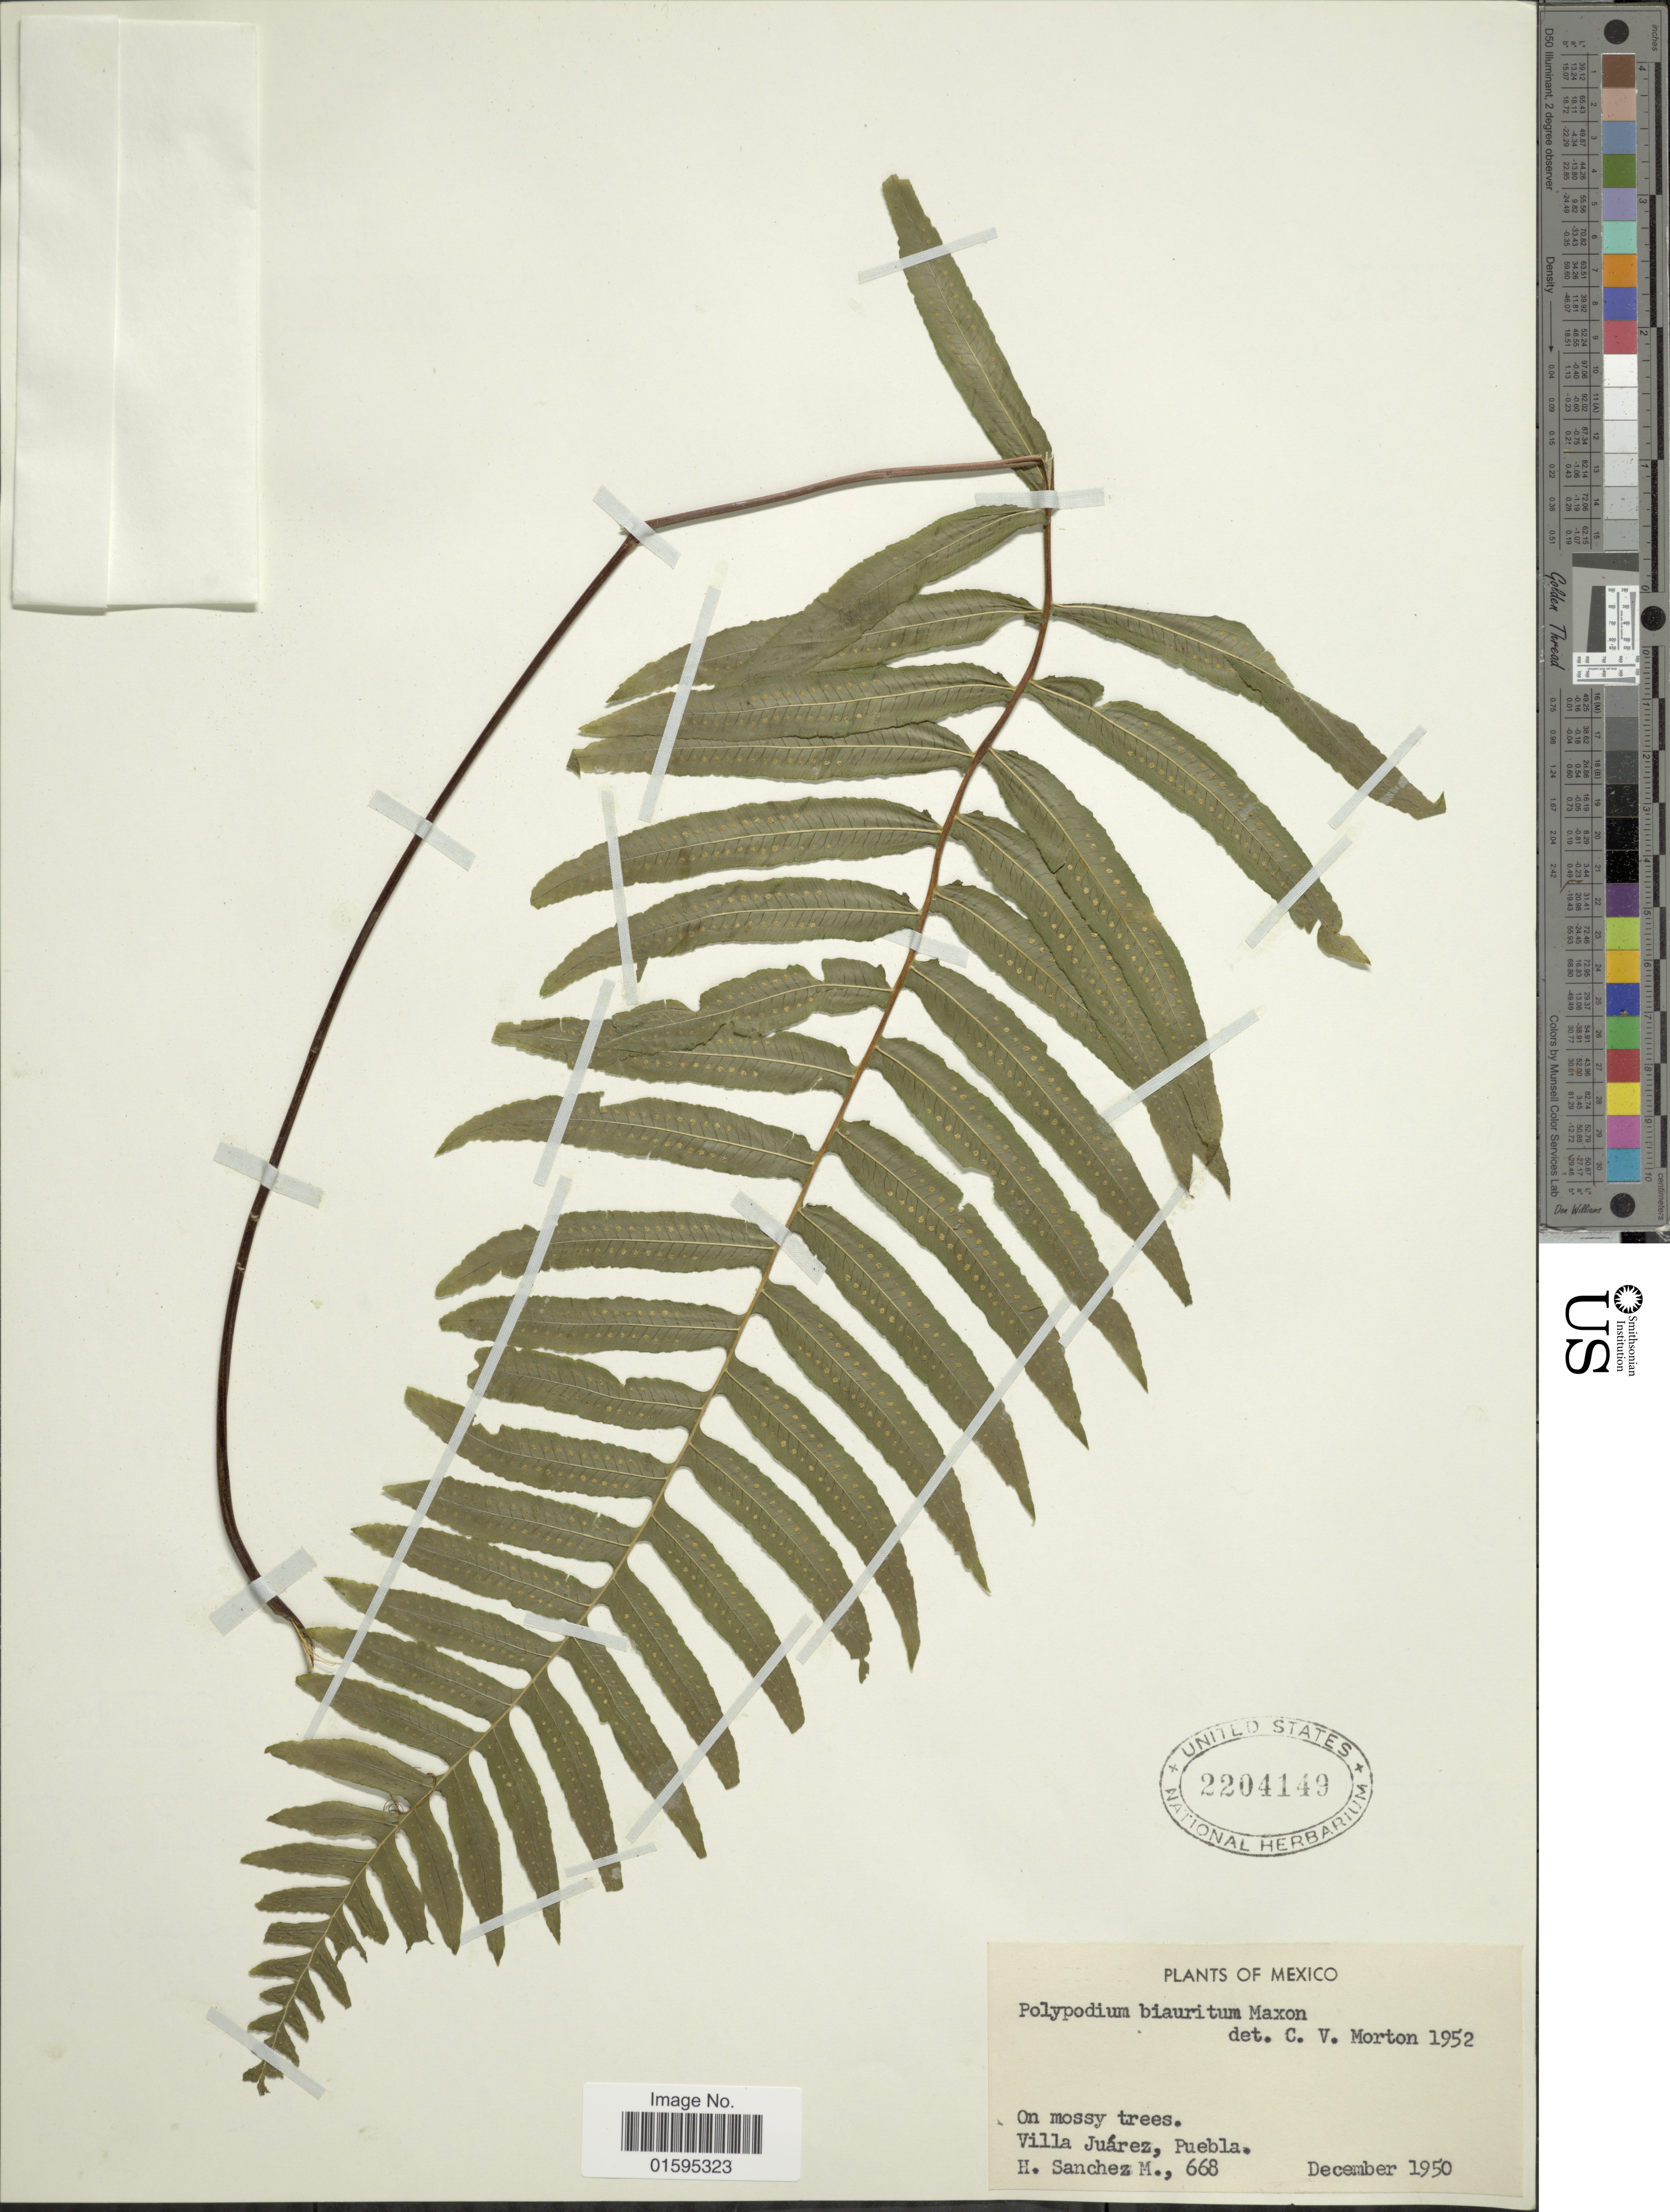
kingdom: Plantae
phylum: Tracheophyta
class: Polypodiopsida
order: Polypodiales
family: Polypodiaceae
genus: Polypodium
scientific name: Polypodium longepinnulatum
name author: E. Fourn.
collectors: H. Sánchez-Mejorada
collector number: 668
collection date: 1950-12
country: Mexico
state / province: Puebla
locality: Villa Juárez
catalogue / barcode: US 2204149